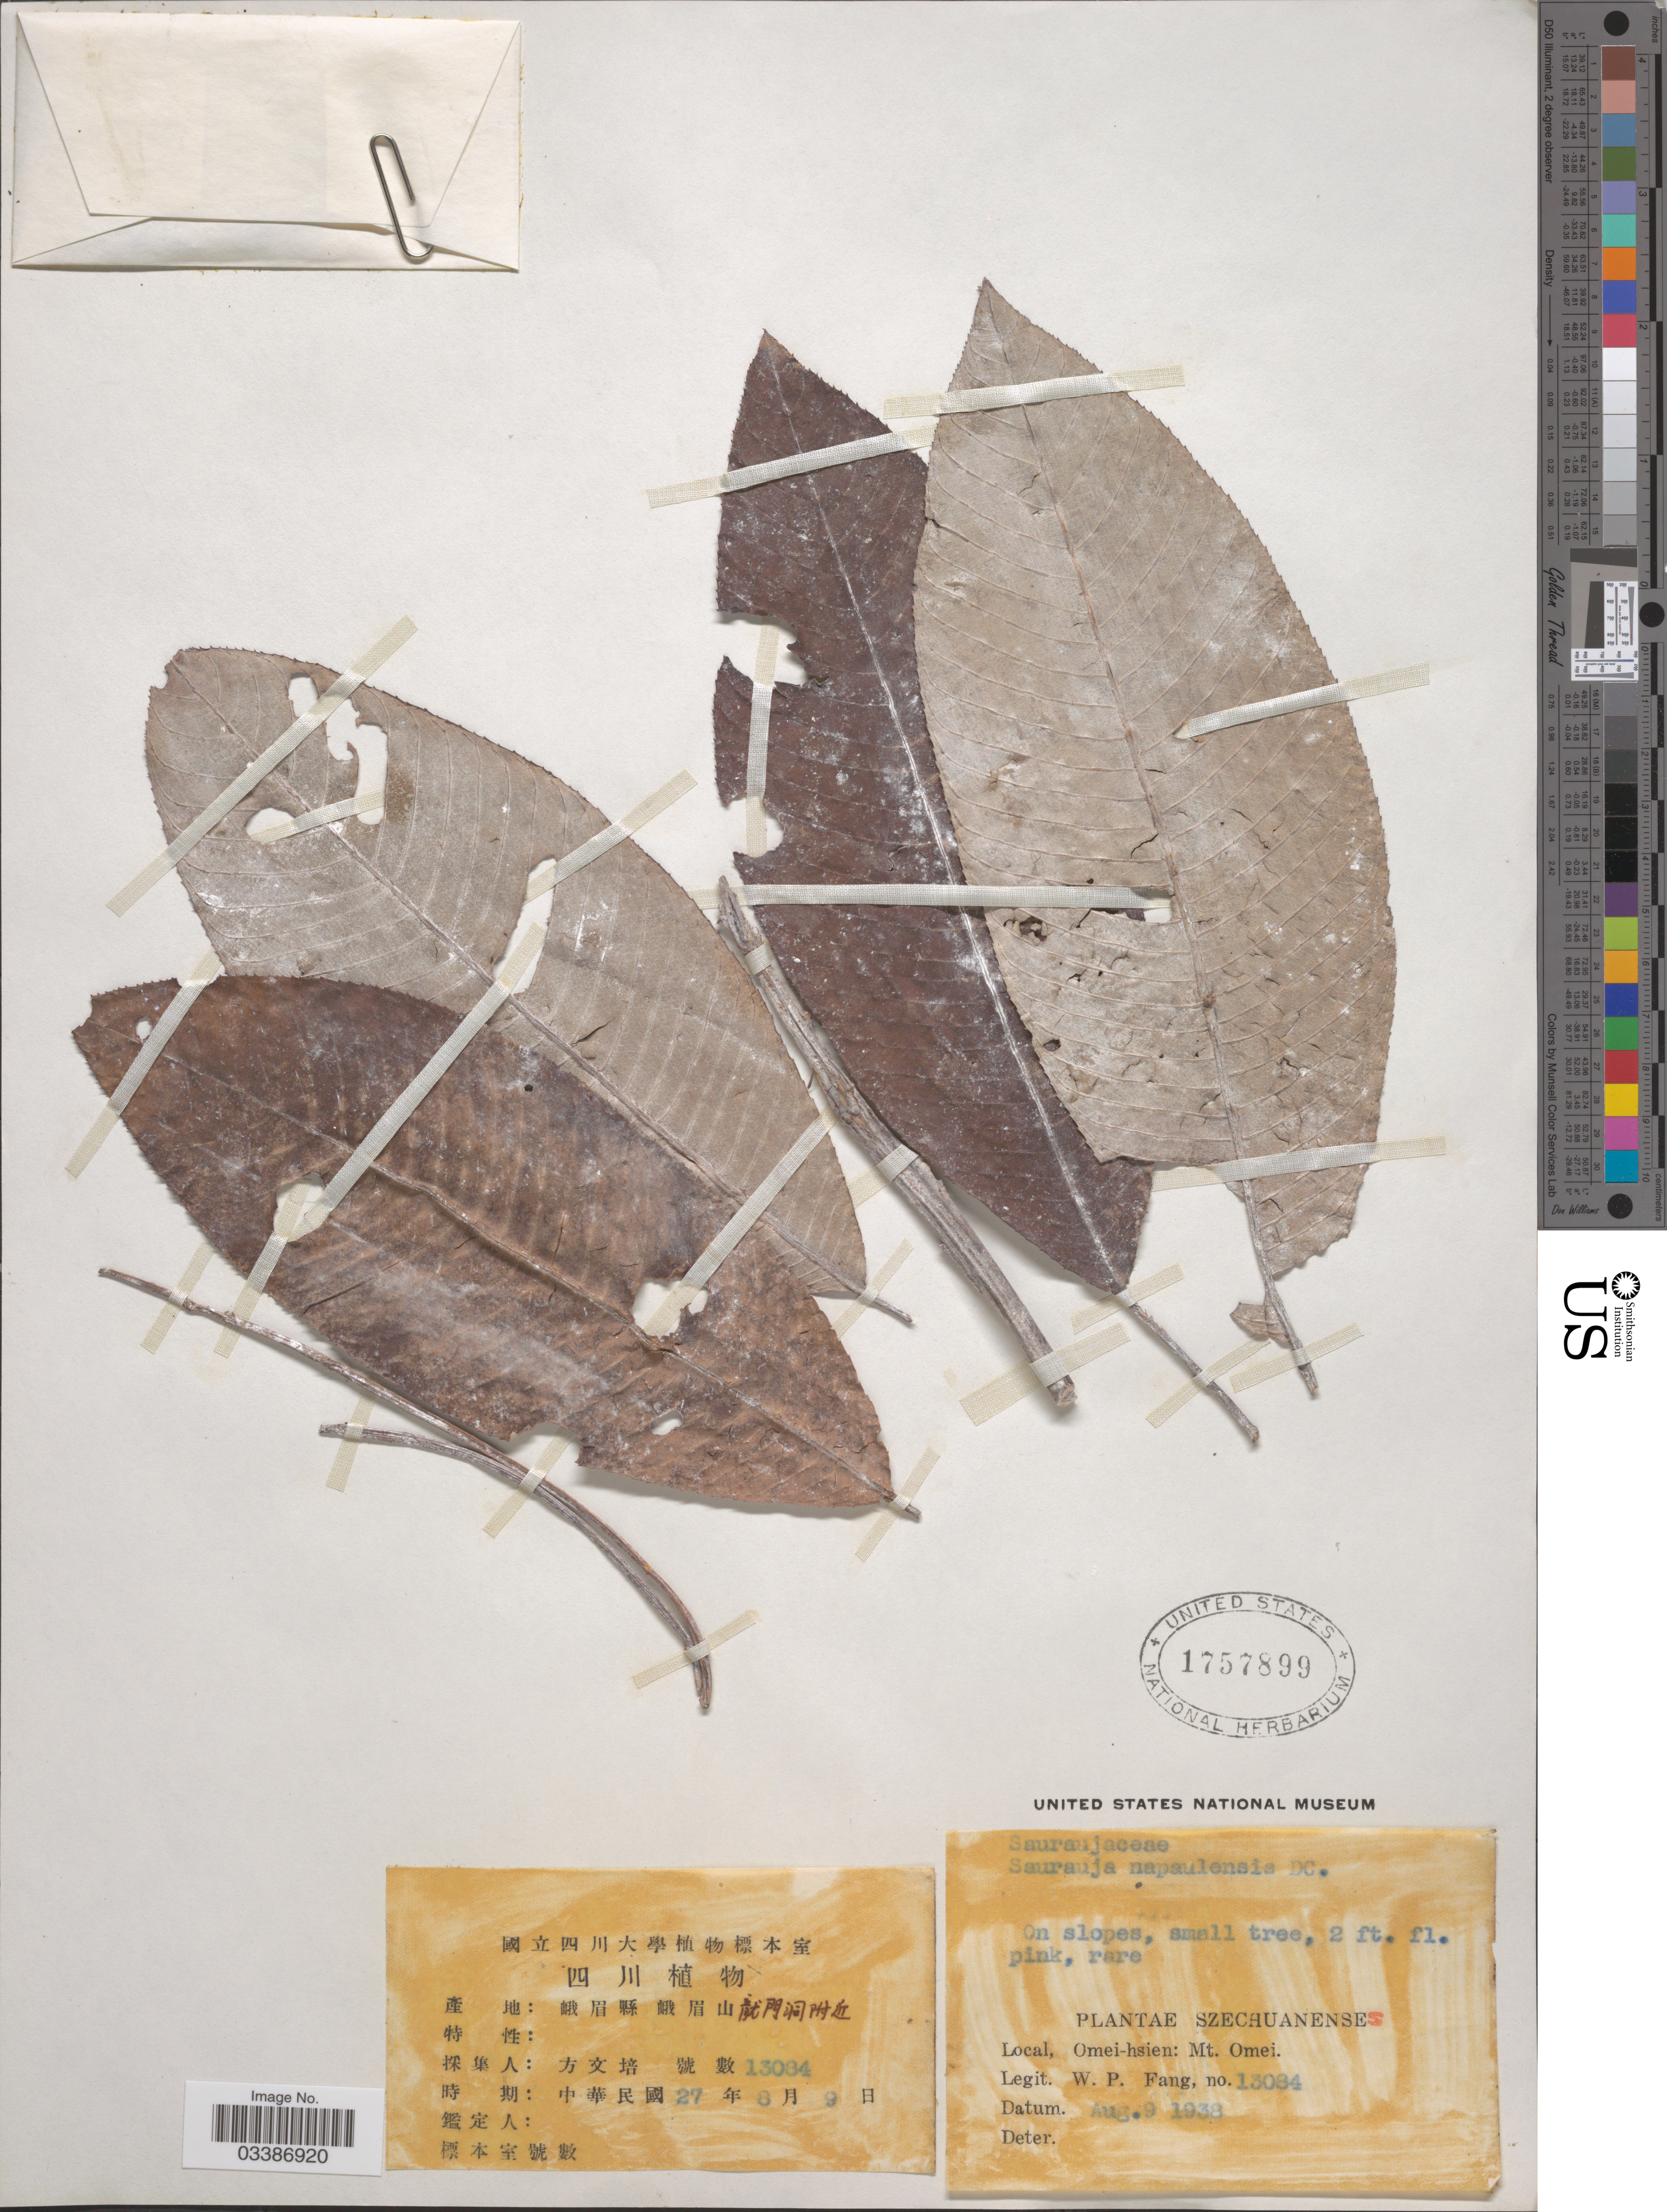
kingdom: Plantae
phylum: Tracheophyta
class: Magnoliopsida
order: Ericales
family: Actinidiaceae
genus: Saurauia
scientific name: Saurauia napaulensis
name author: DC.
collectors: W. P. Fang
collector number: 13084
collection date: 1938-08-09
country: China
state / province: Sichuan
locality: Omei-hsien: Mt. Omei.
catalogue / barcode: US 1757899